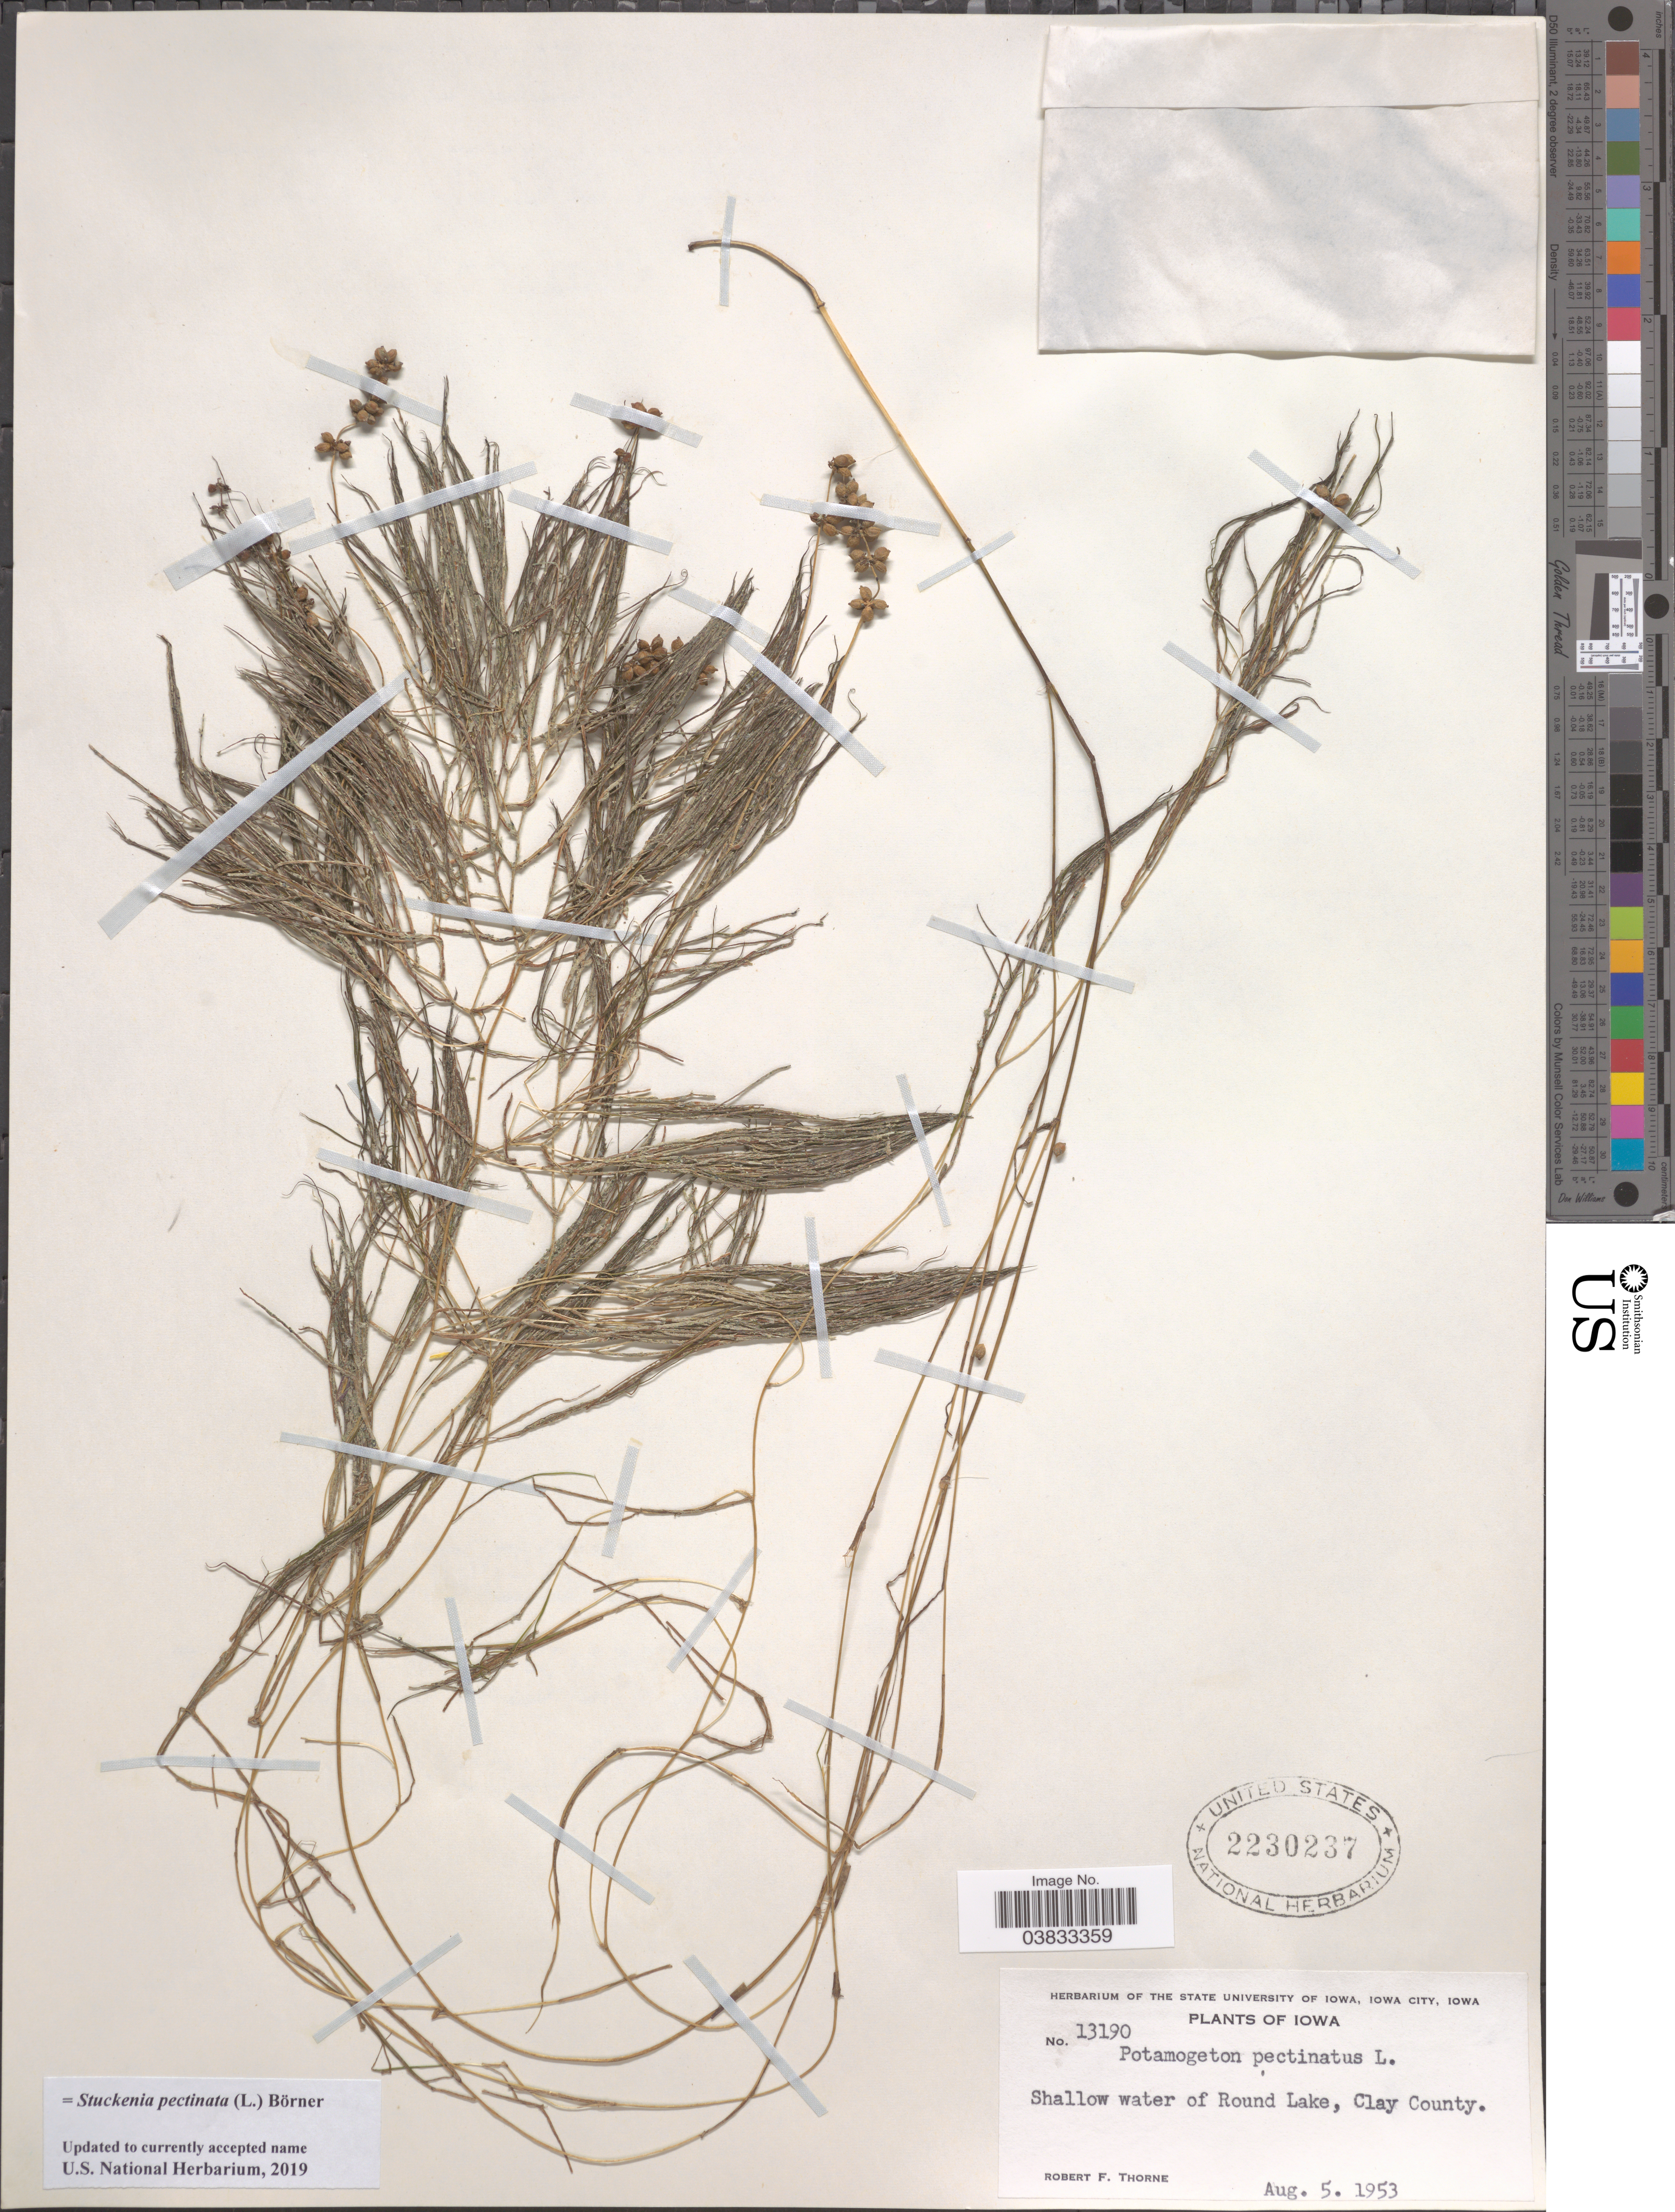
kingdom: Plantae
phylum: Tracheophyta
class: Liliopsida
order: Alismatales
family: Potamogetonaceae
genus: Stuckenia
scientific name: Stuckenia pectinata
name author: (L.) Börner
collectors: R. F. Thorne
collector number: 13190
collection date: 1953-08-05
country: United States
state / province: Iowa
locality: Shallow water of Round Lake, Clay County.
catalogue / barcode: US 2230237